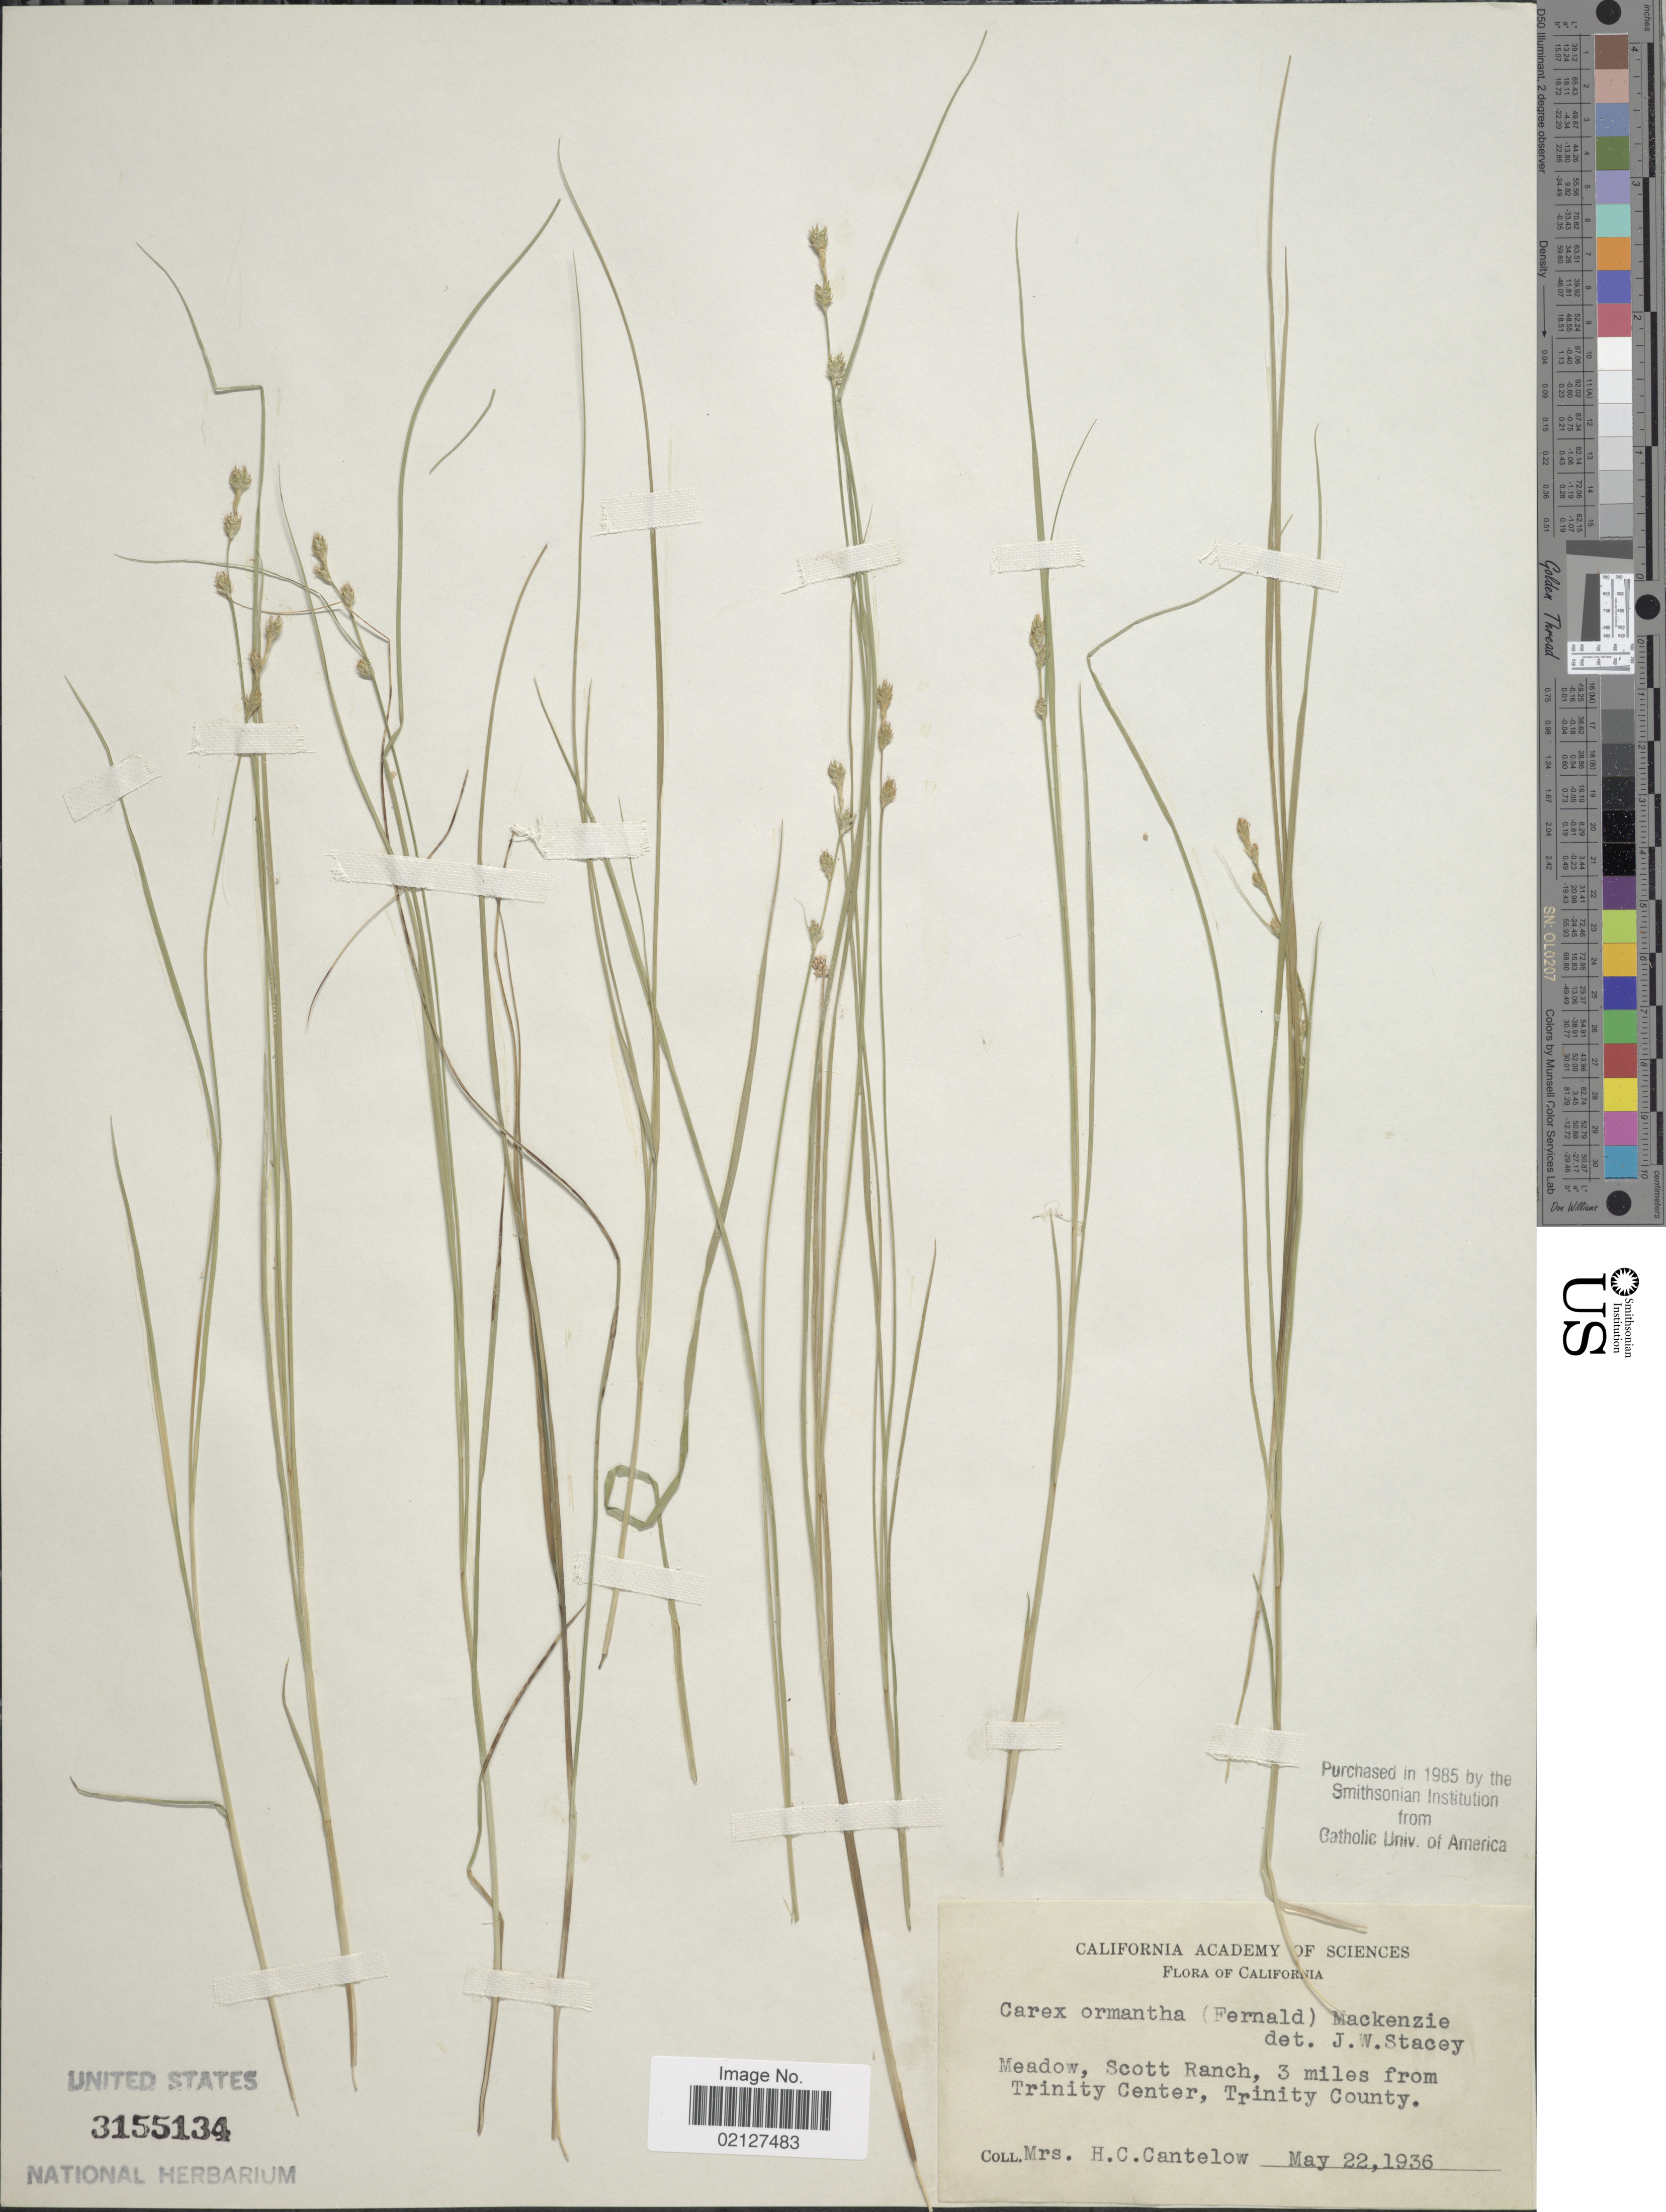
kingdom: Plantae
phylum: Tracheophyta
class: Liliopsida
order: Poales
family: Cyperaceae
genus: Carex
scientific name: Carex echinata subsp. echinata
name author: Murray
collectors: H. Cantelow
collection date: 1936-05-22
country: United States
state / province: California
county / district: Trinity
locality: Meadow, Scott Ranch, 3 miles from Trinity Center, Trinity County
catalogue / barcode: US 3155134